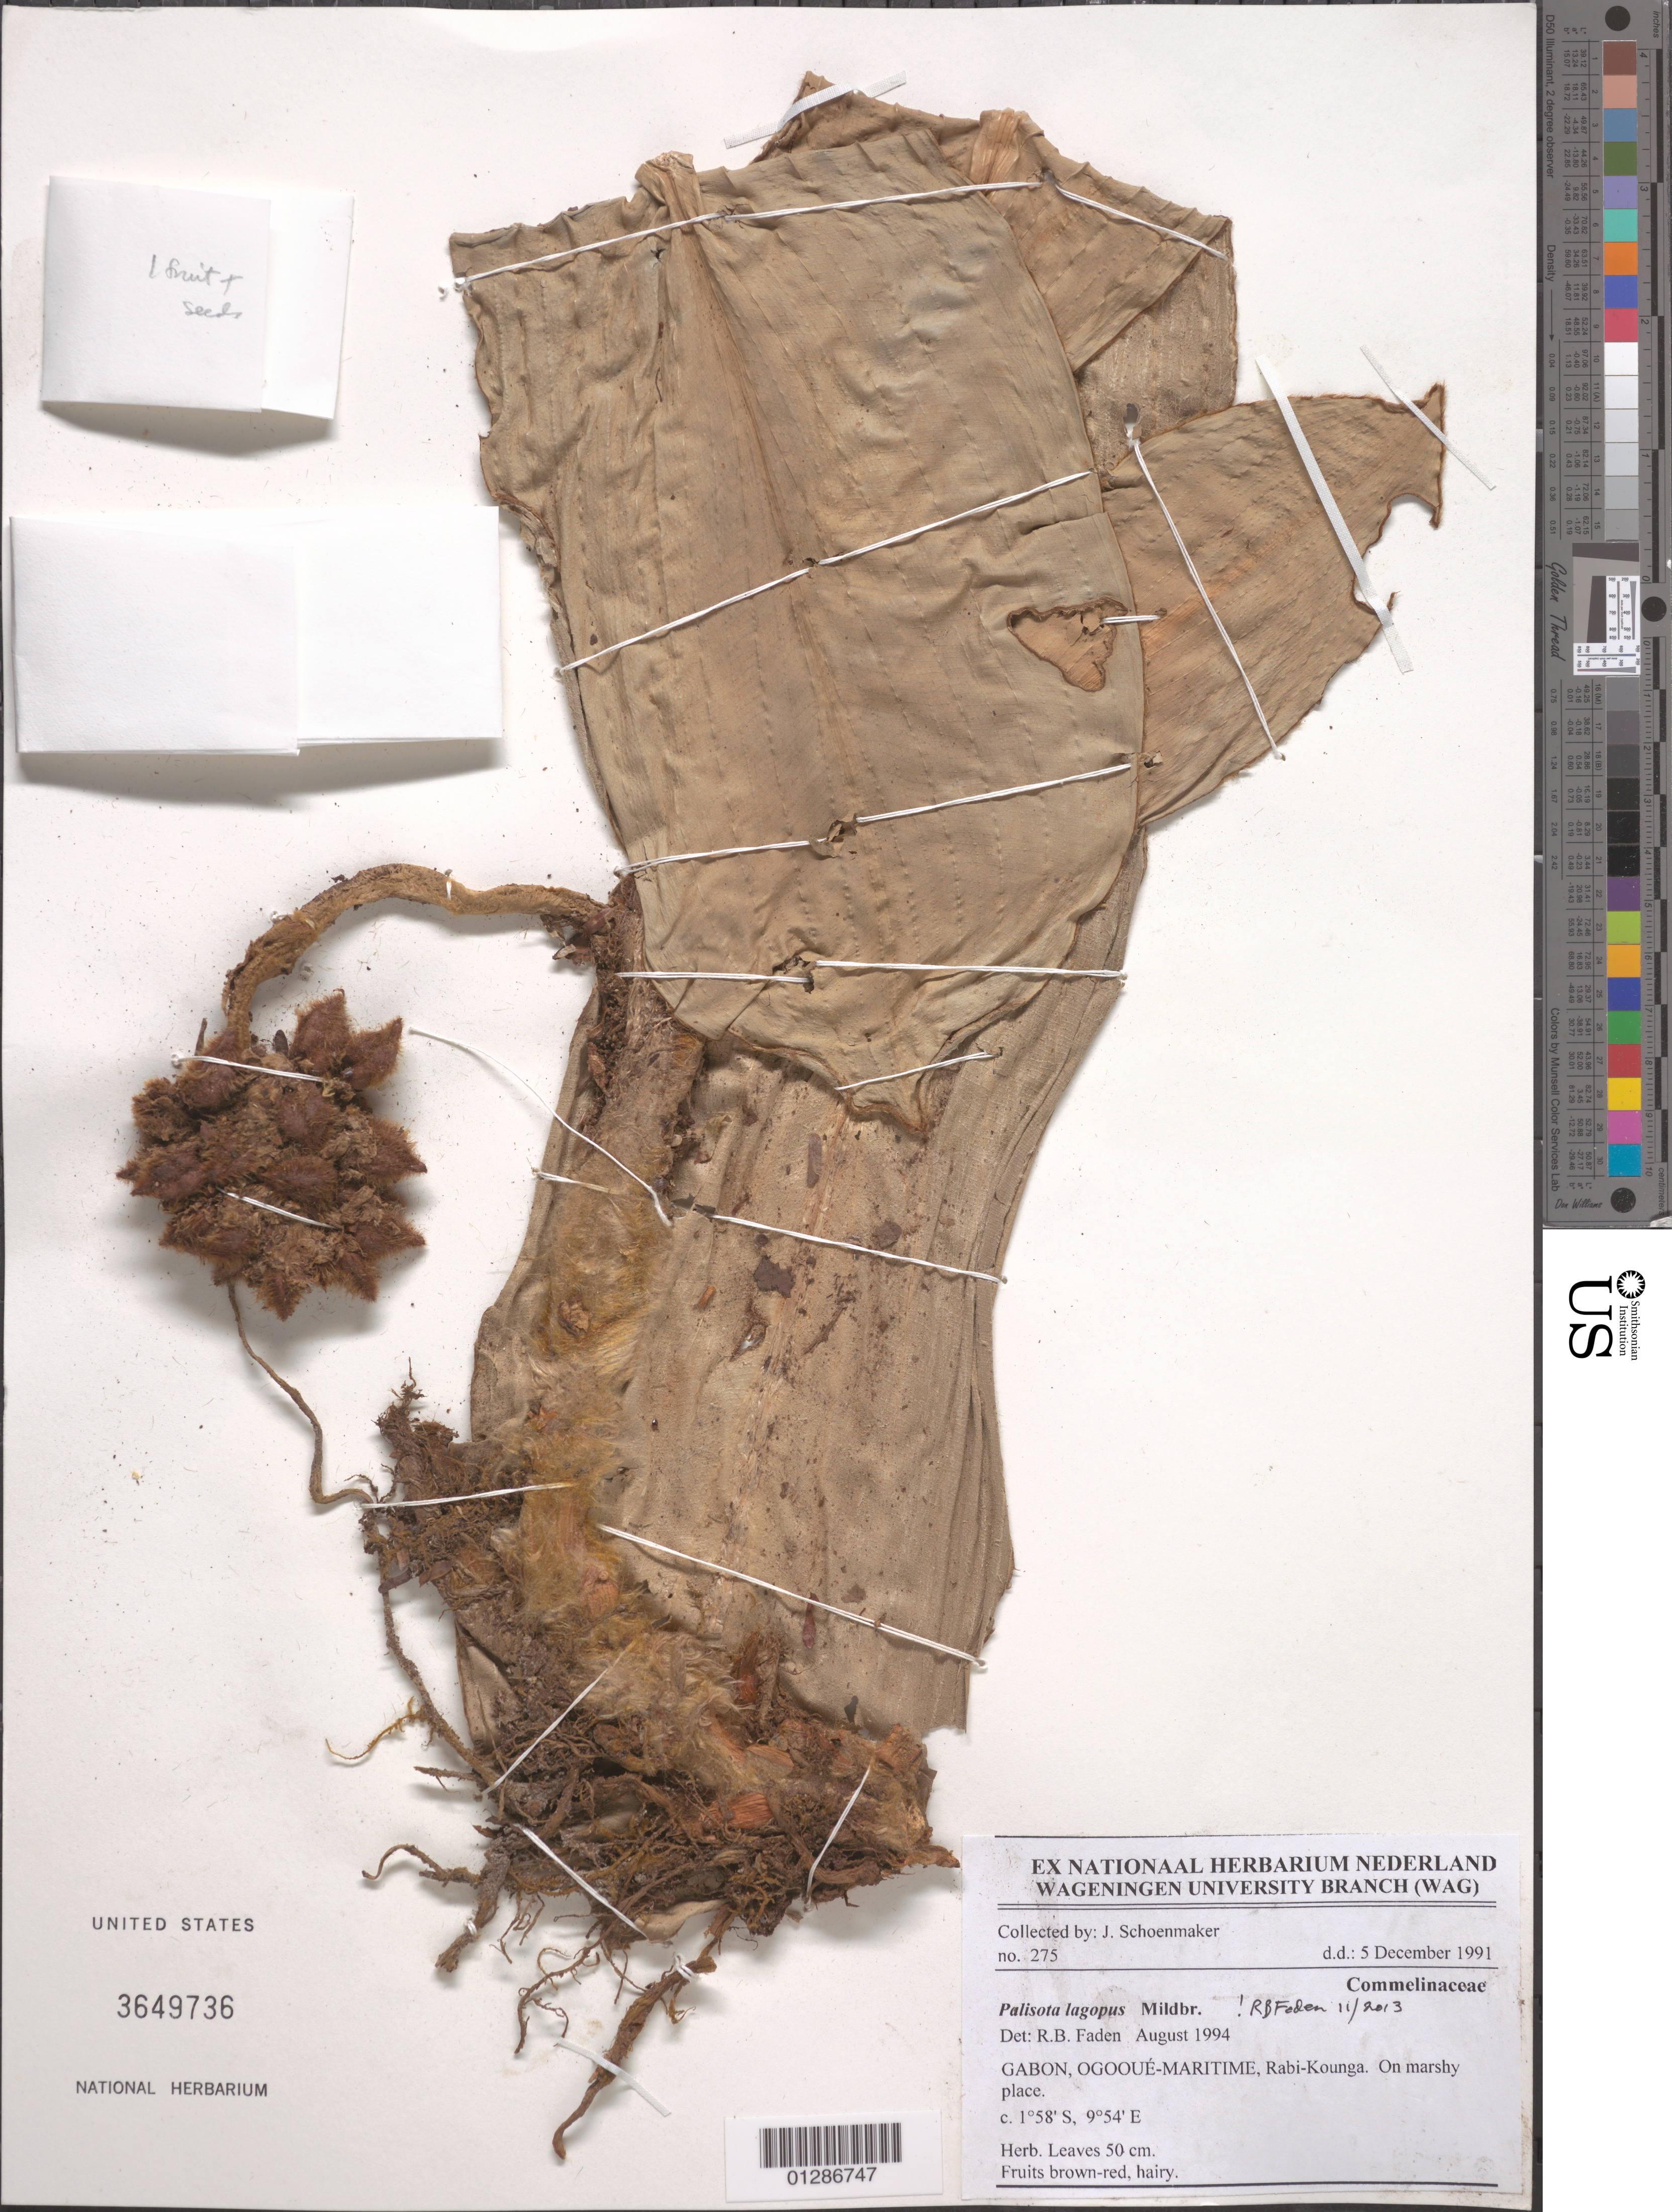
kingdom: Plantae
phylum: Tracheophyta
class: Liliopsida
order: Commelinales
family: Commelinaceae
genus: Palisota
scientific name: Palisota lagopus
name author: Mildbr.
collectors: J. Schoenmaker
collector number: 275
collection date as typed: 5 Dec 1991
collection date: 1991-12-05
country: Gabon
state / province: Ogooué-Maritime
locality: Rabi-Kounga.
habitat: Herb.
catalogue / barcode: US 3649736